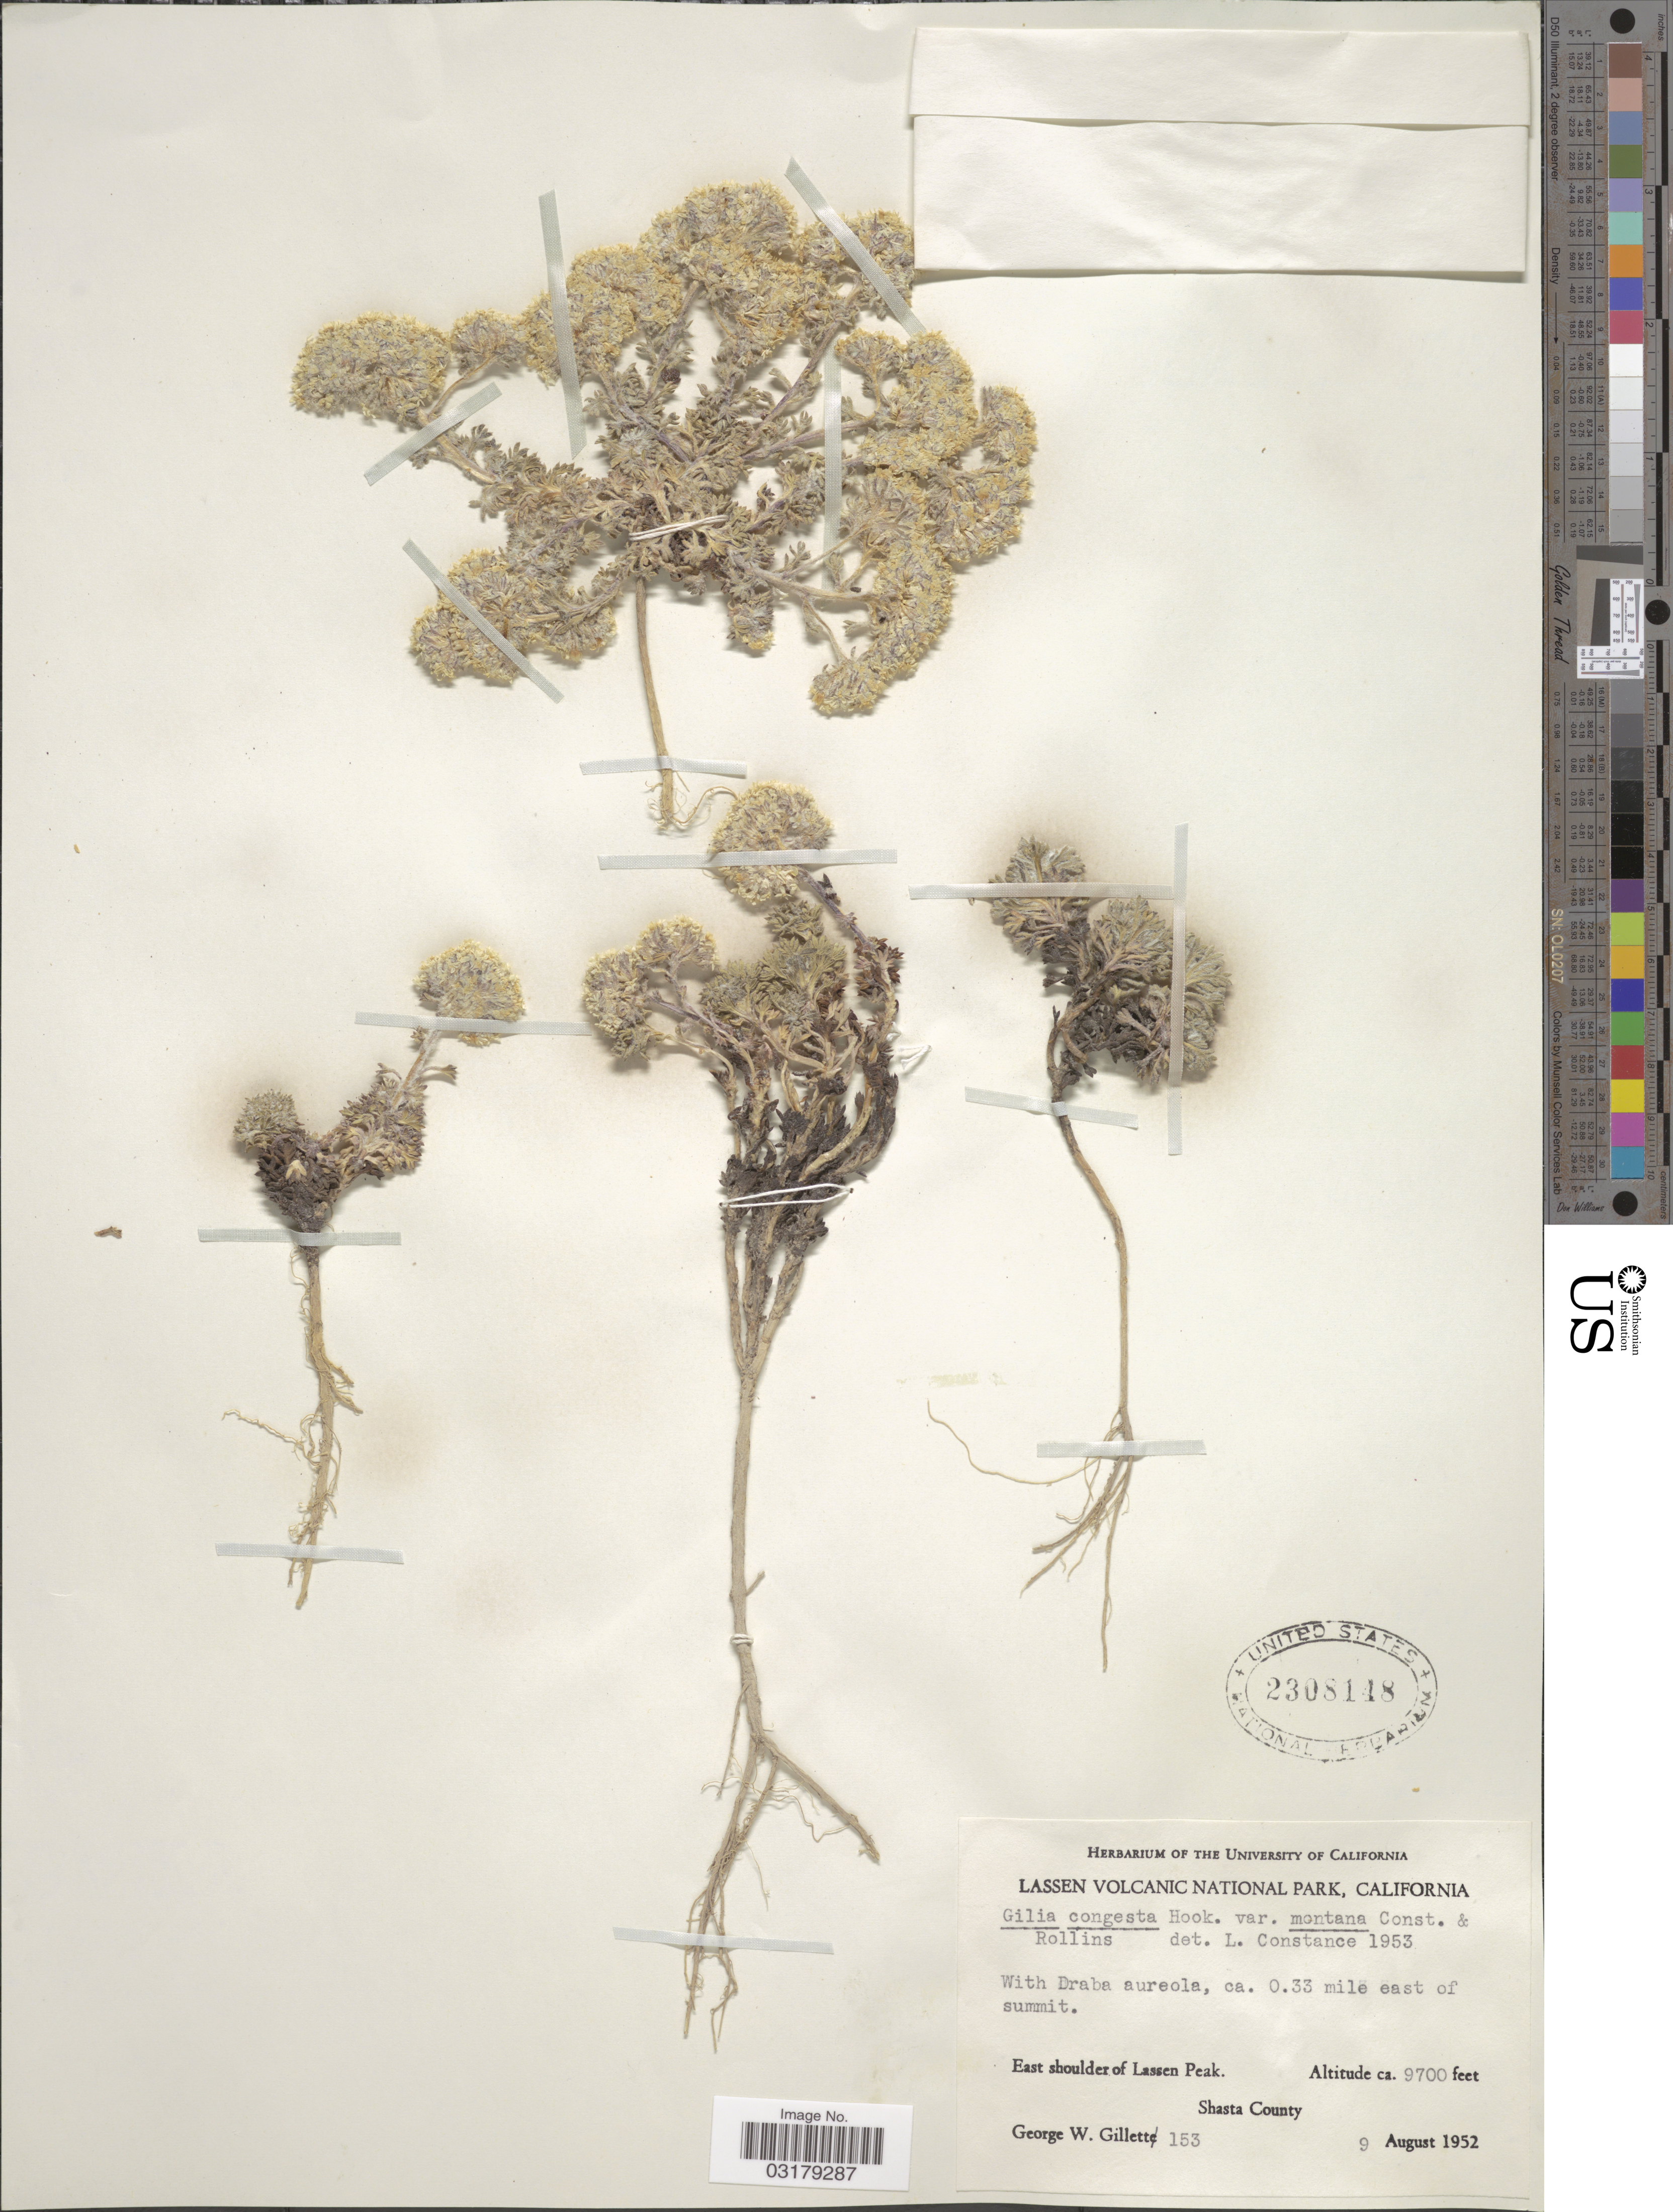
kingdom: Plantae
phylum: Tracheophyta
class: Magnoliopsida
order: Ericales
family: Polemoniaceae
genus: Ipomopsis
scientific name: Ipomopsis congesta var. montana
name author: (Constance & Rollins) Reveal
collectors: G. Gillett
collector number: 153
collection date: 1952-08-09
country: United States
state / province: California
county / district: Shasta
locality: Lassen Volcanic National Park, California. Ca. 0.33 mile east of summit. East shoulder of Lassen Peak. Shasta County.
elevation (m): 2957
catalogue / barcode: US 2308148